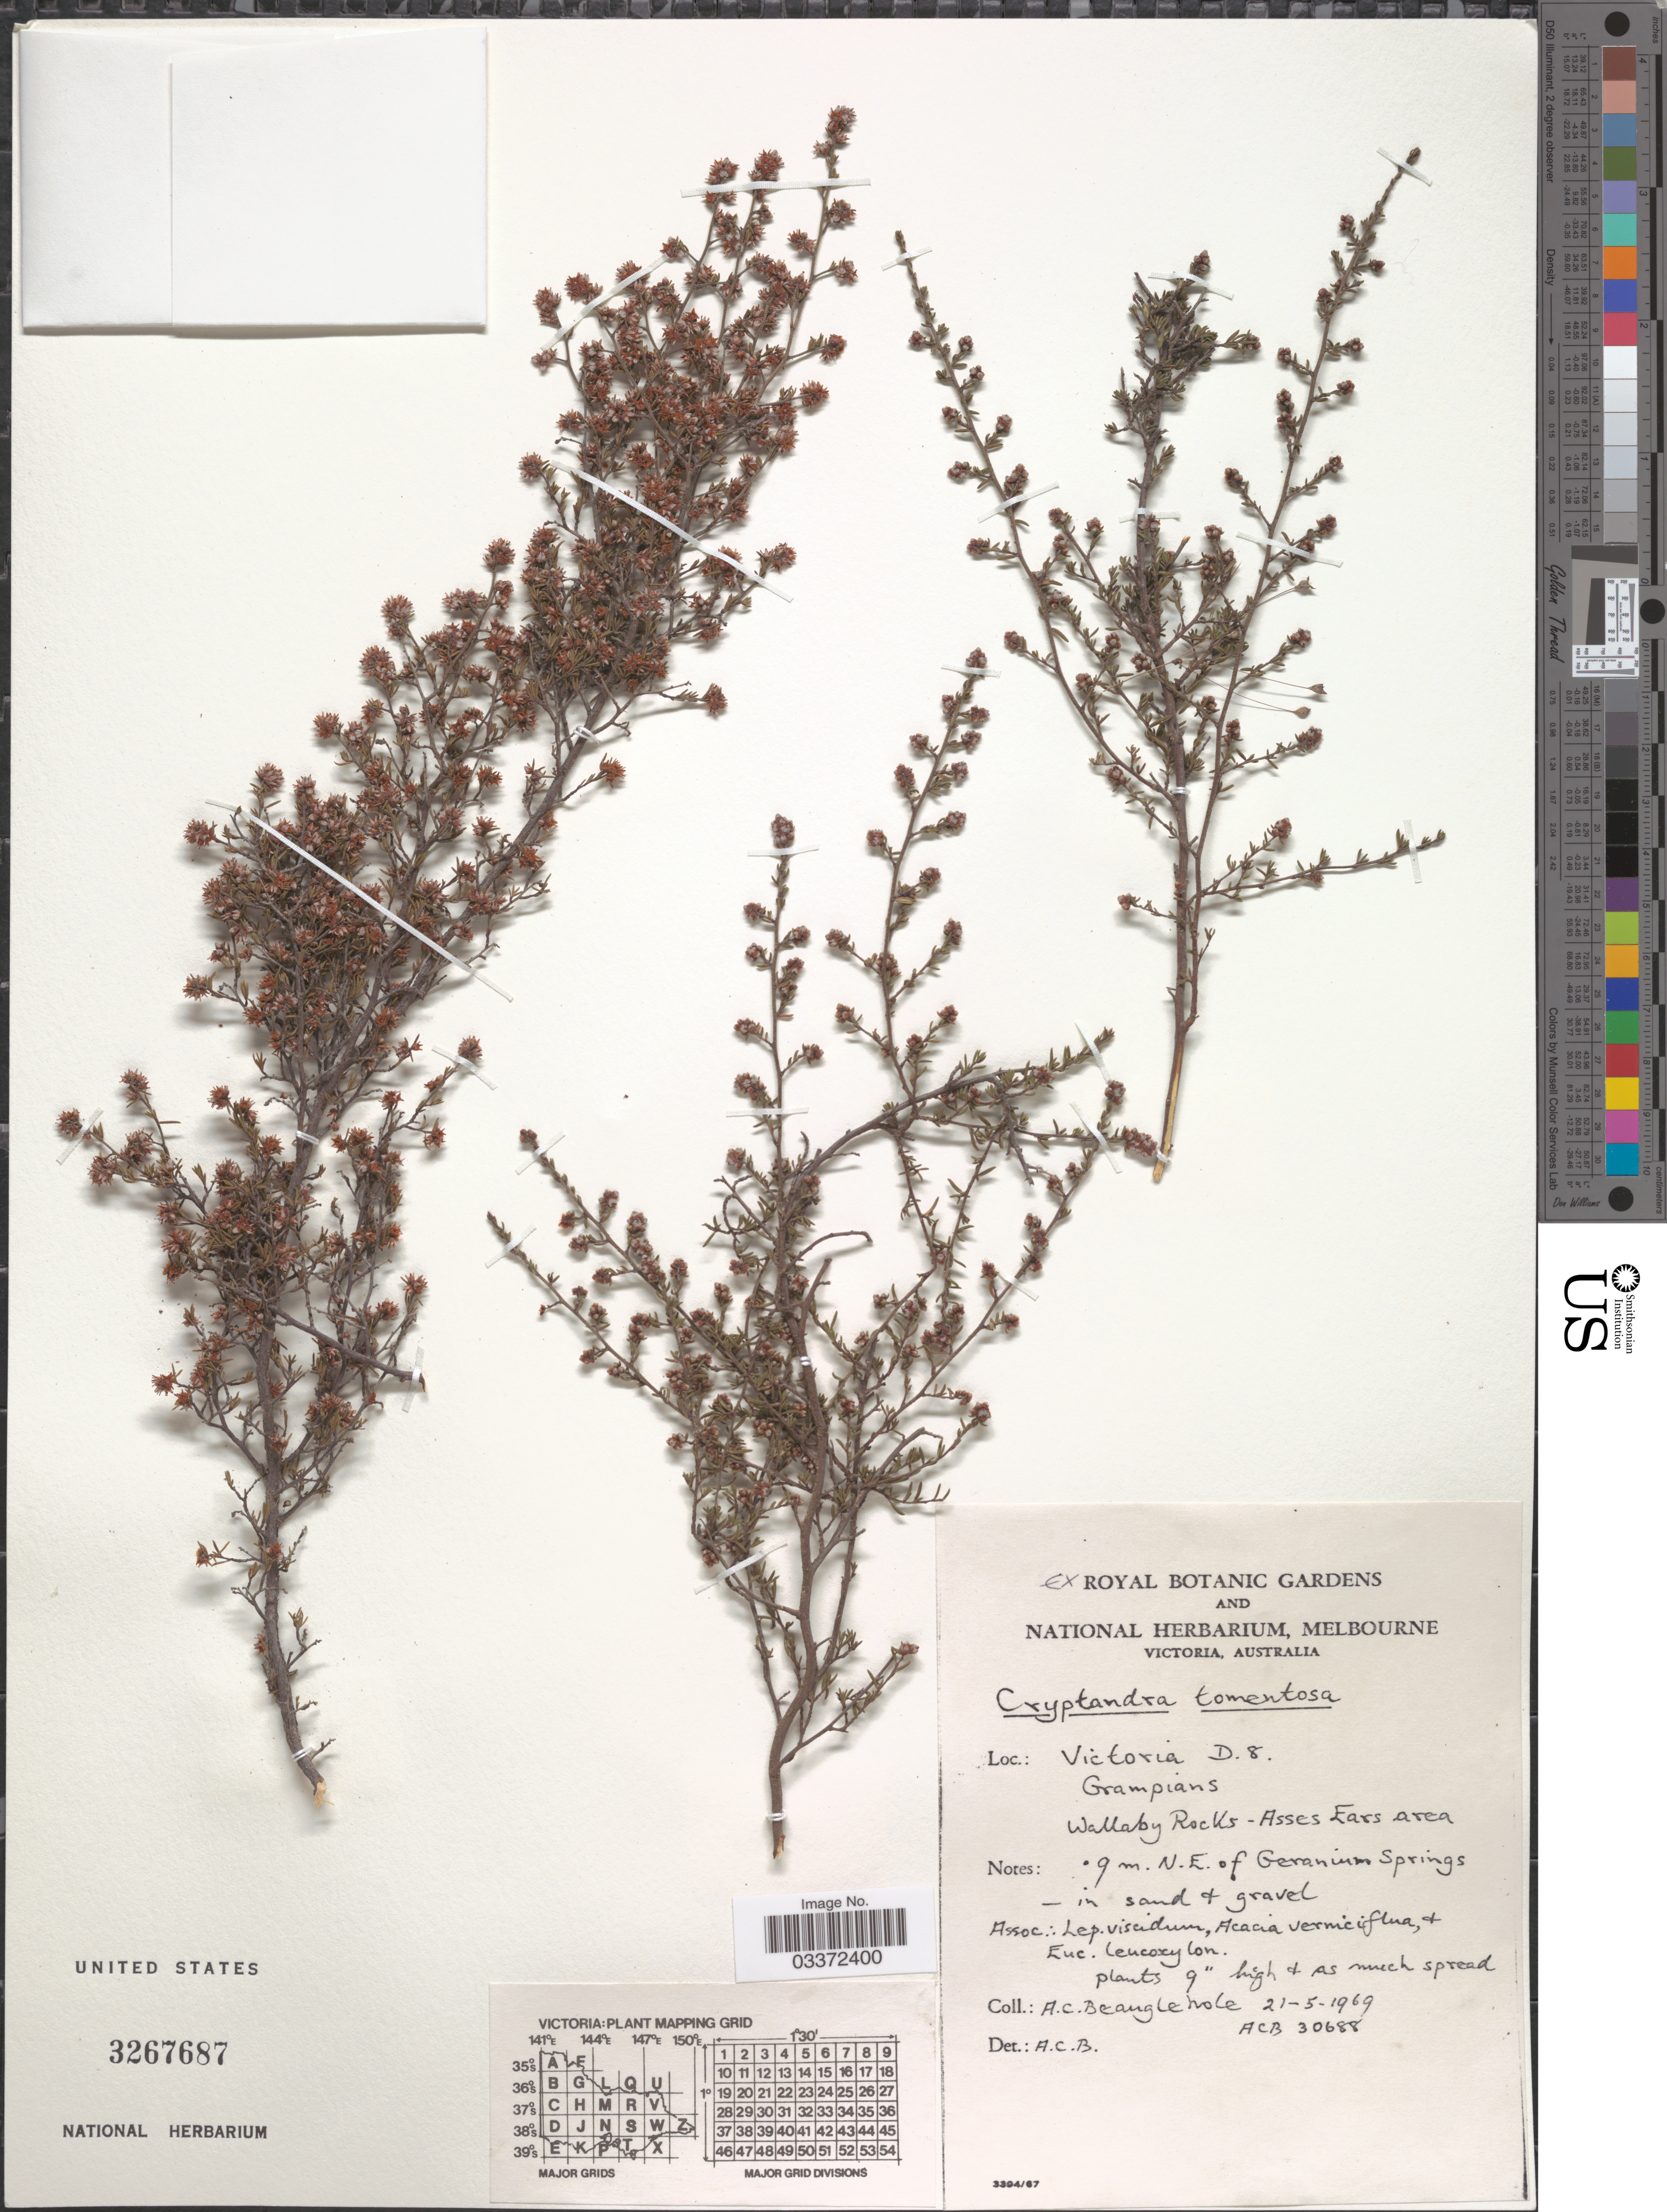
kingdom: Plantae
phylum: Tracheophyta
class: Magnoliopsida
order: Rosales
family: Rhamnaceae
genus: Cryptandra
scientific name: Cryptandra tomentosa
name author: Lindl.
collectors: A. Beauglehole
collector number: ACB30688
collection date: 1969-05-21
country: Australia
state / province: Victoria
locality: Victoria D8, Grampians, Wallaby Rocks-Asses Ears area, 9 m. N.E. of Geranium Springs.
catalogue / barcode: US 3267687